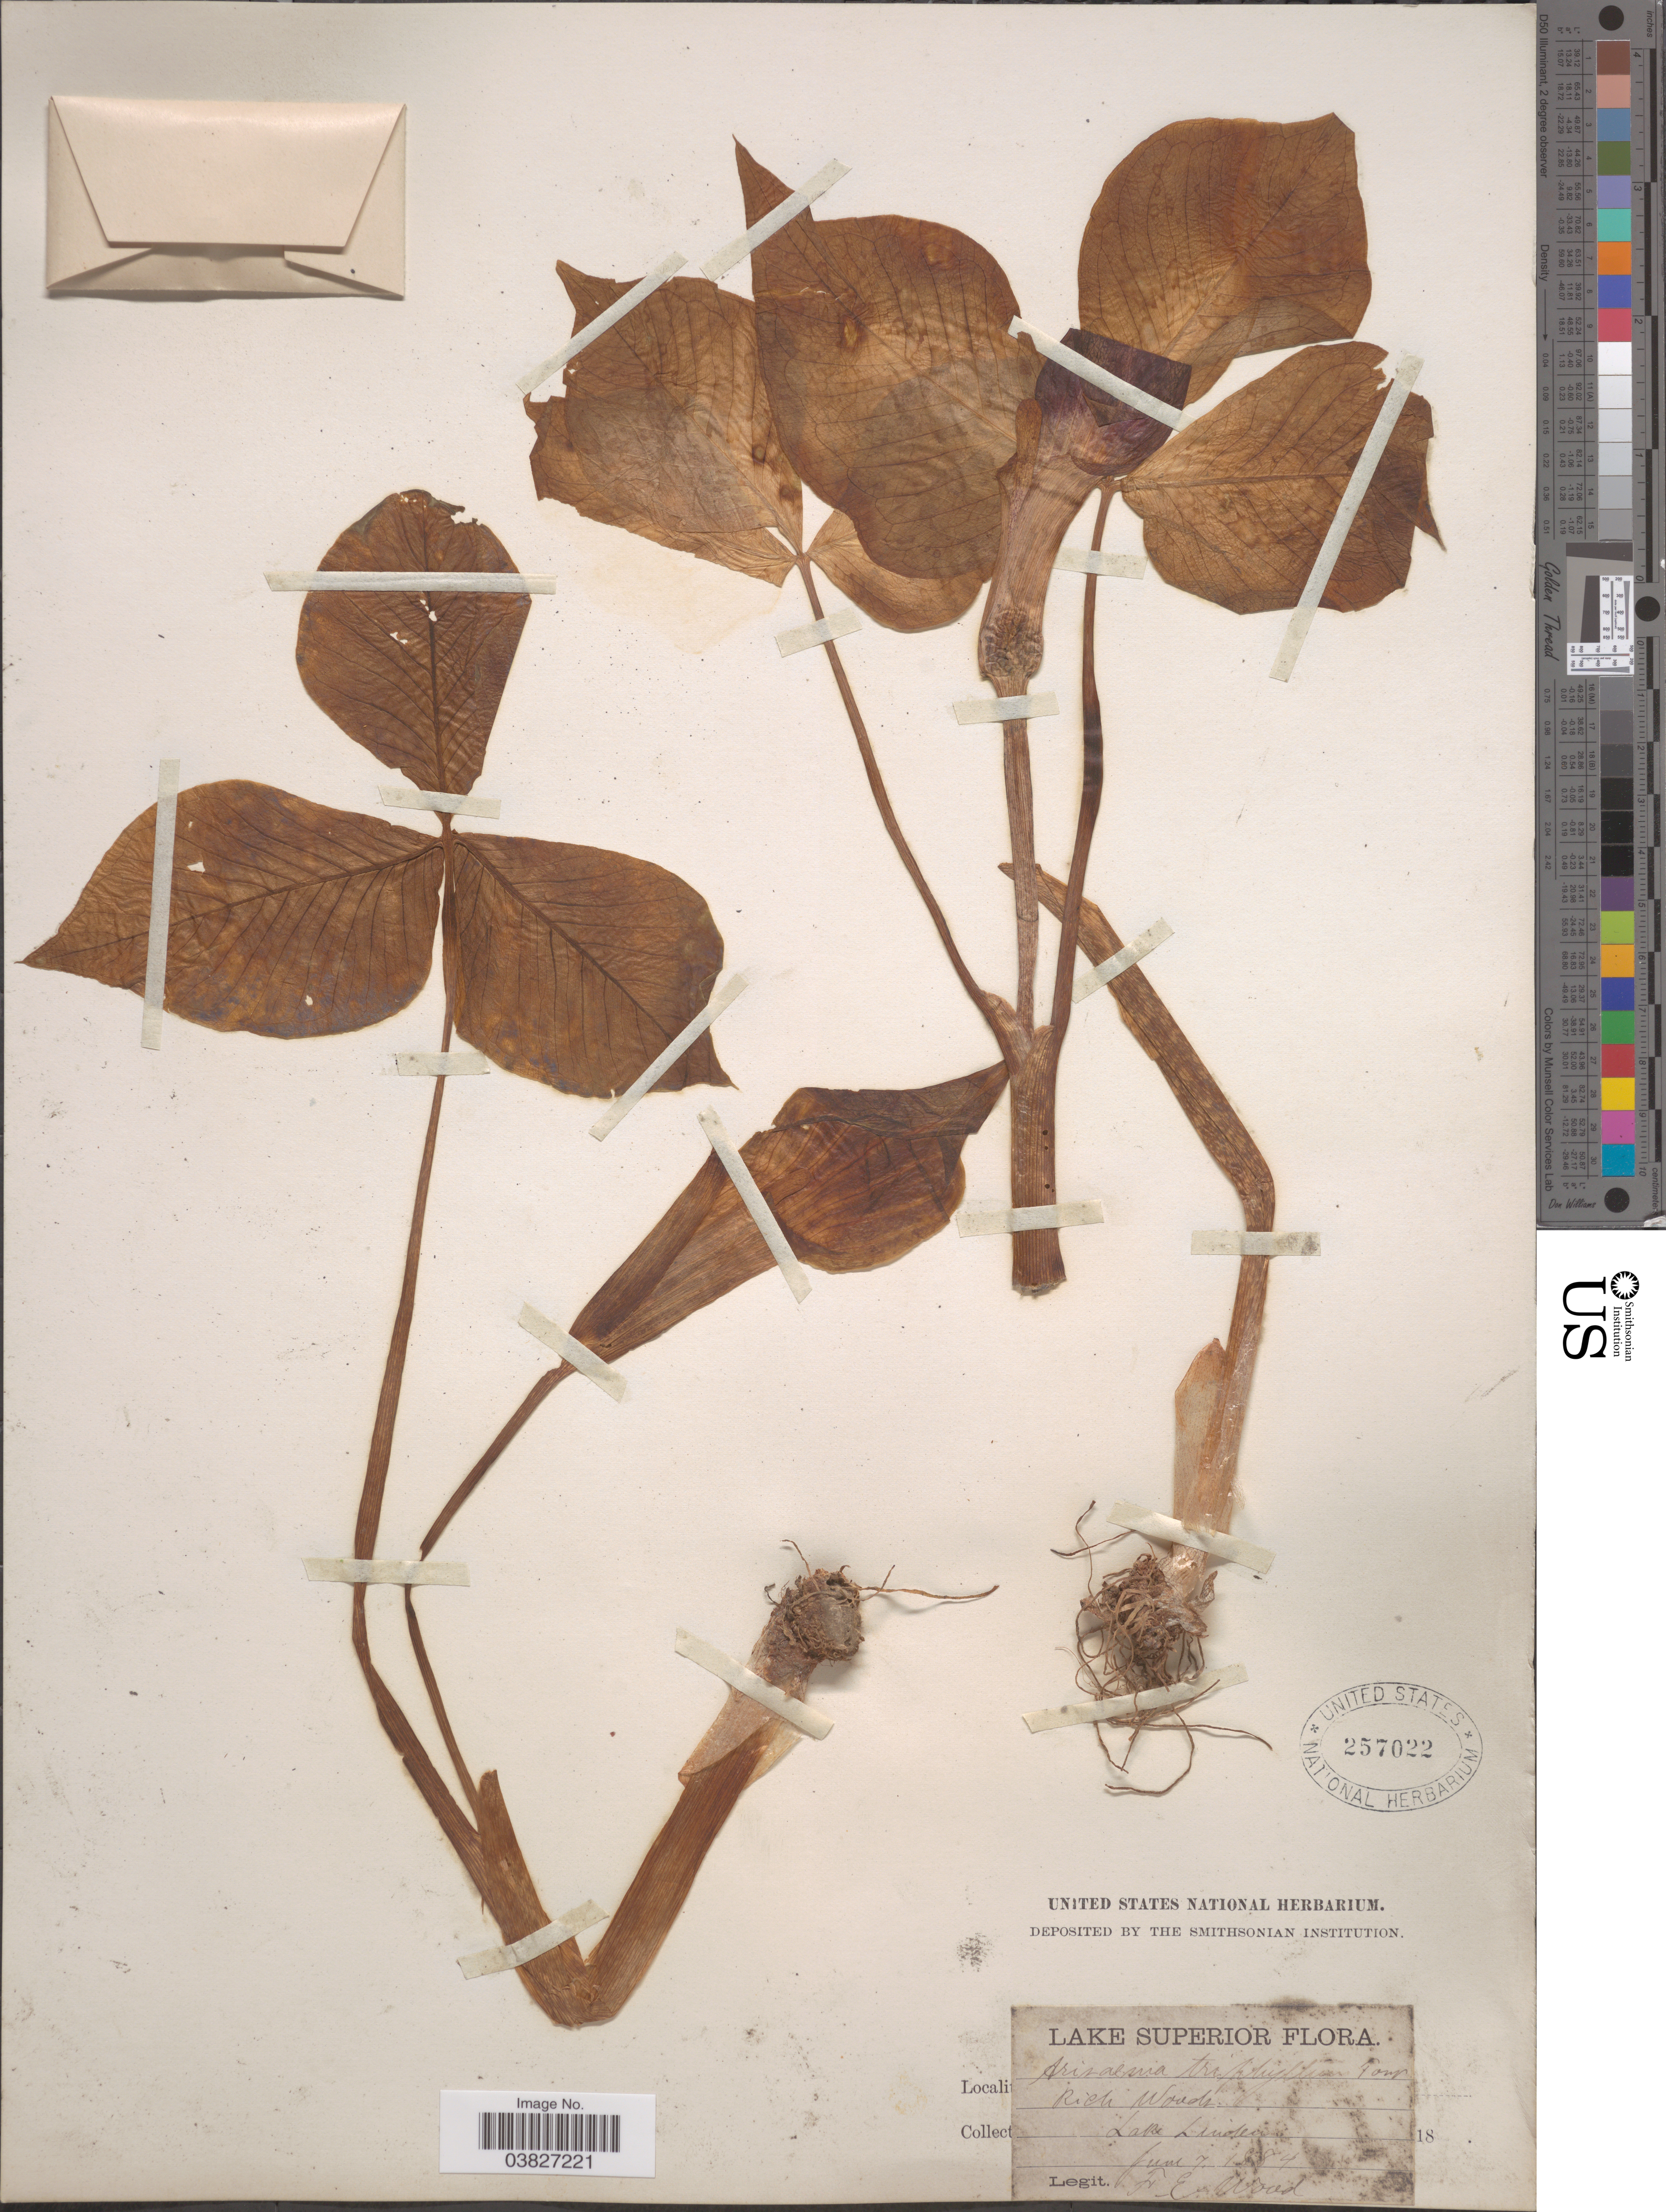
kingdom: Plantae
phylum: Tracheophyta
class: Liliopsida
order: Alismatales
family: Araceae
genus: Arisaema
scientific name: Arisaema triphyllum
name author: (L.) Schott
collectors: F. Wood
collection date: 1884-06-07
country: United States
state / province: Michigan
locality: Lake Superior. Rich Woods. Lake Linden.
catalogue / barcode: US 257022